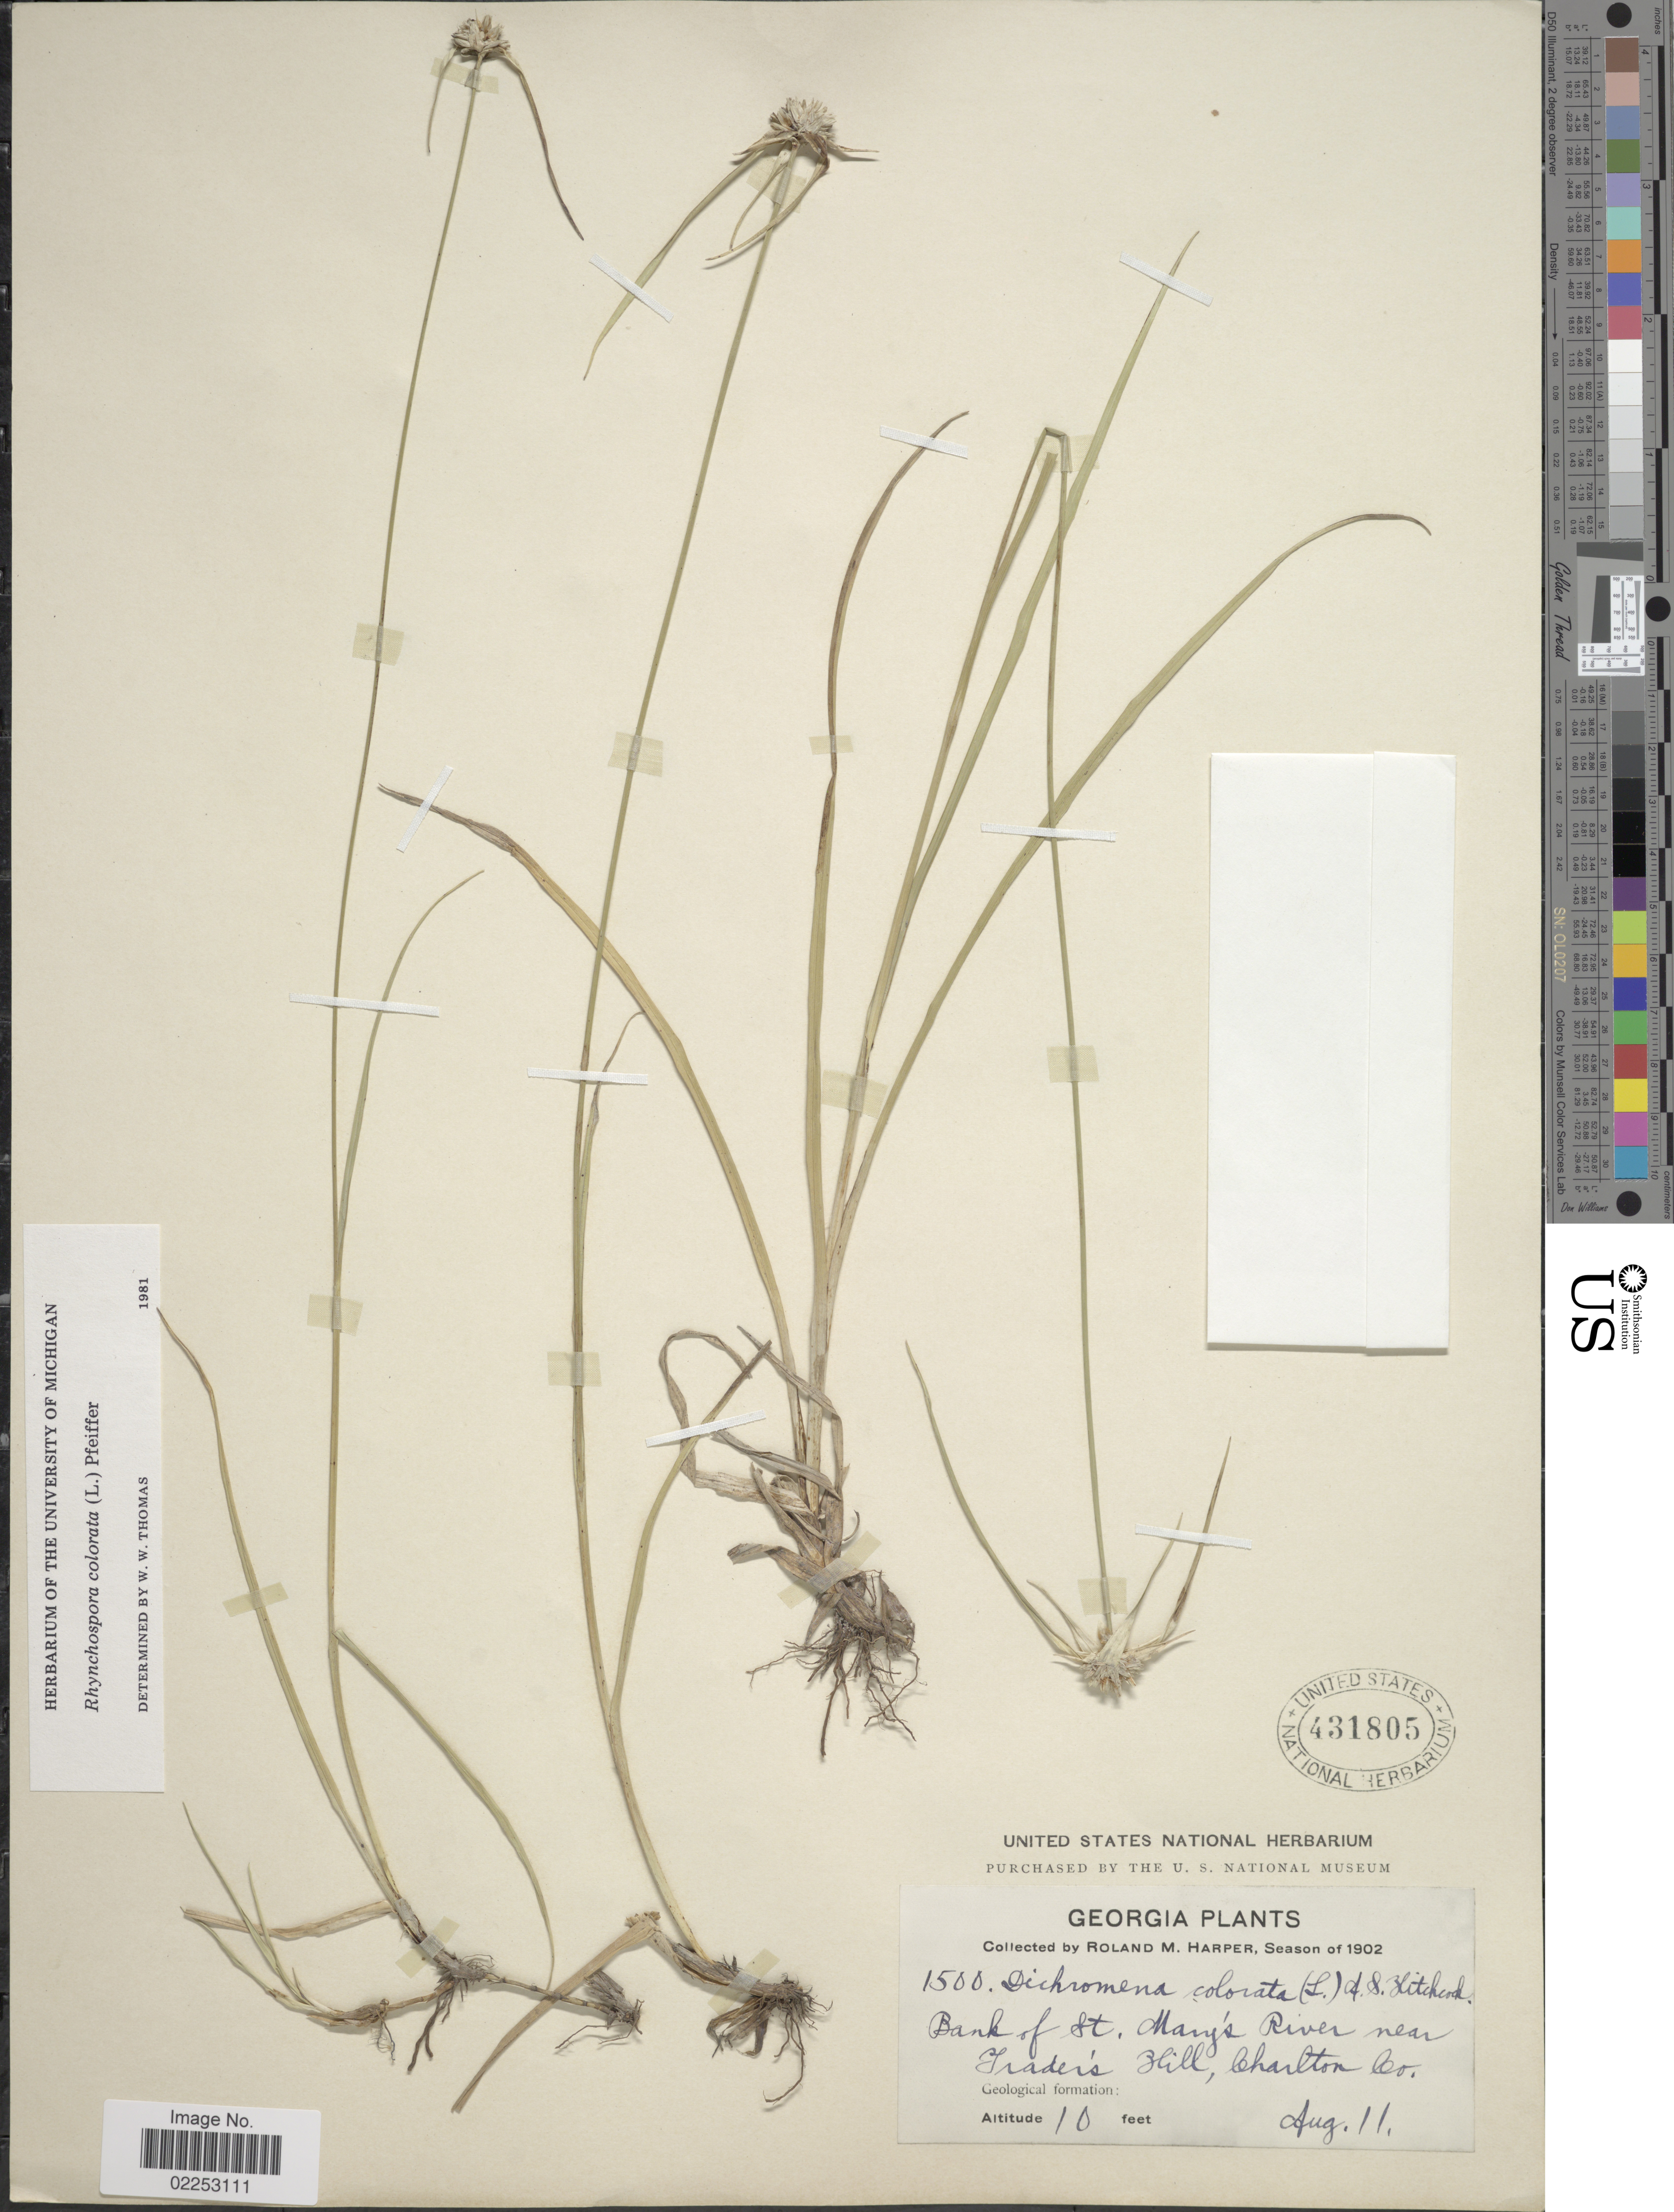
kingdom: Plantae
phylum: Tracheophyta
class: Liliopsida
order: Poales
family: Cyperaceae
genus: Rhynchospora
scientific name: Rhynchospora colorata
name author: (L.) H. Pfeiff.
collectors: R. M. Harper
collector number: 1500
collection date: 1902-08-11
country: United States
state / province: Georgia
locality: Bank of St. Mary's River near Trader's Hill, Charlton Co.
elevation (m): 3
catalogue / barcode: US 431805